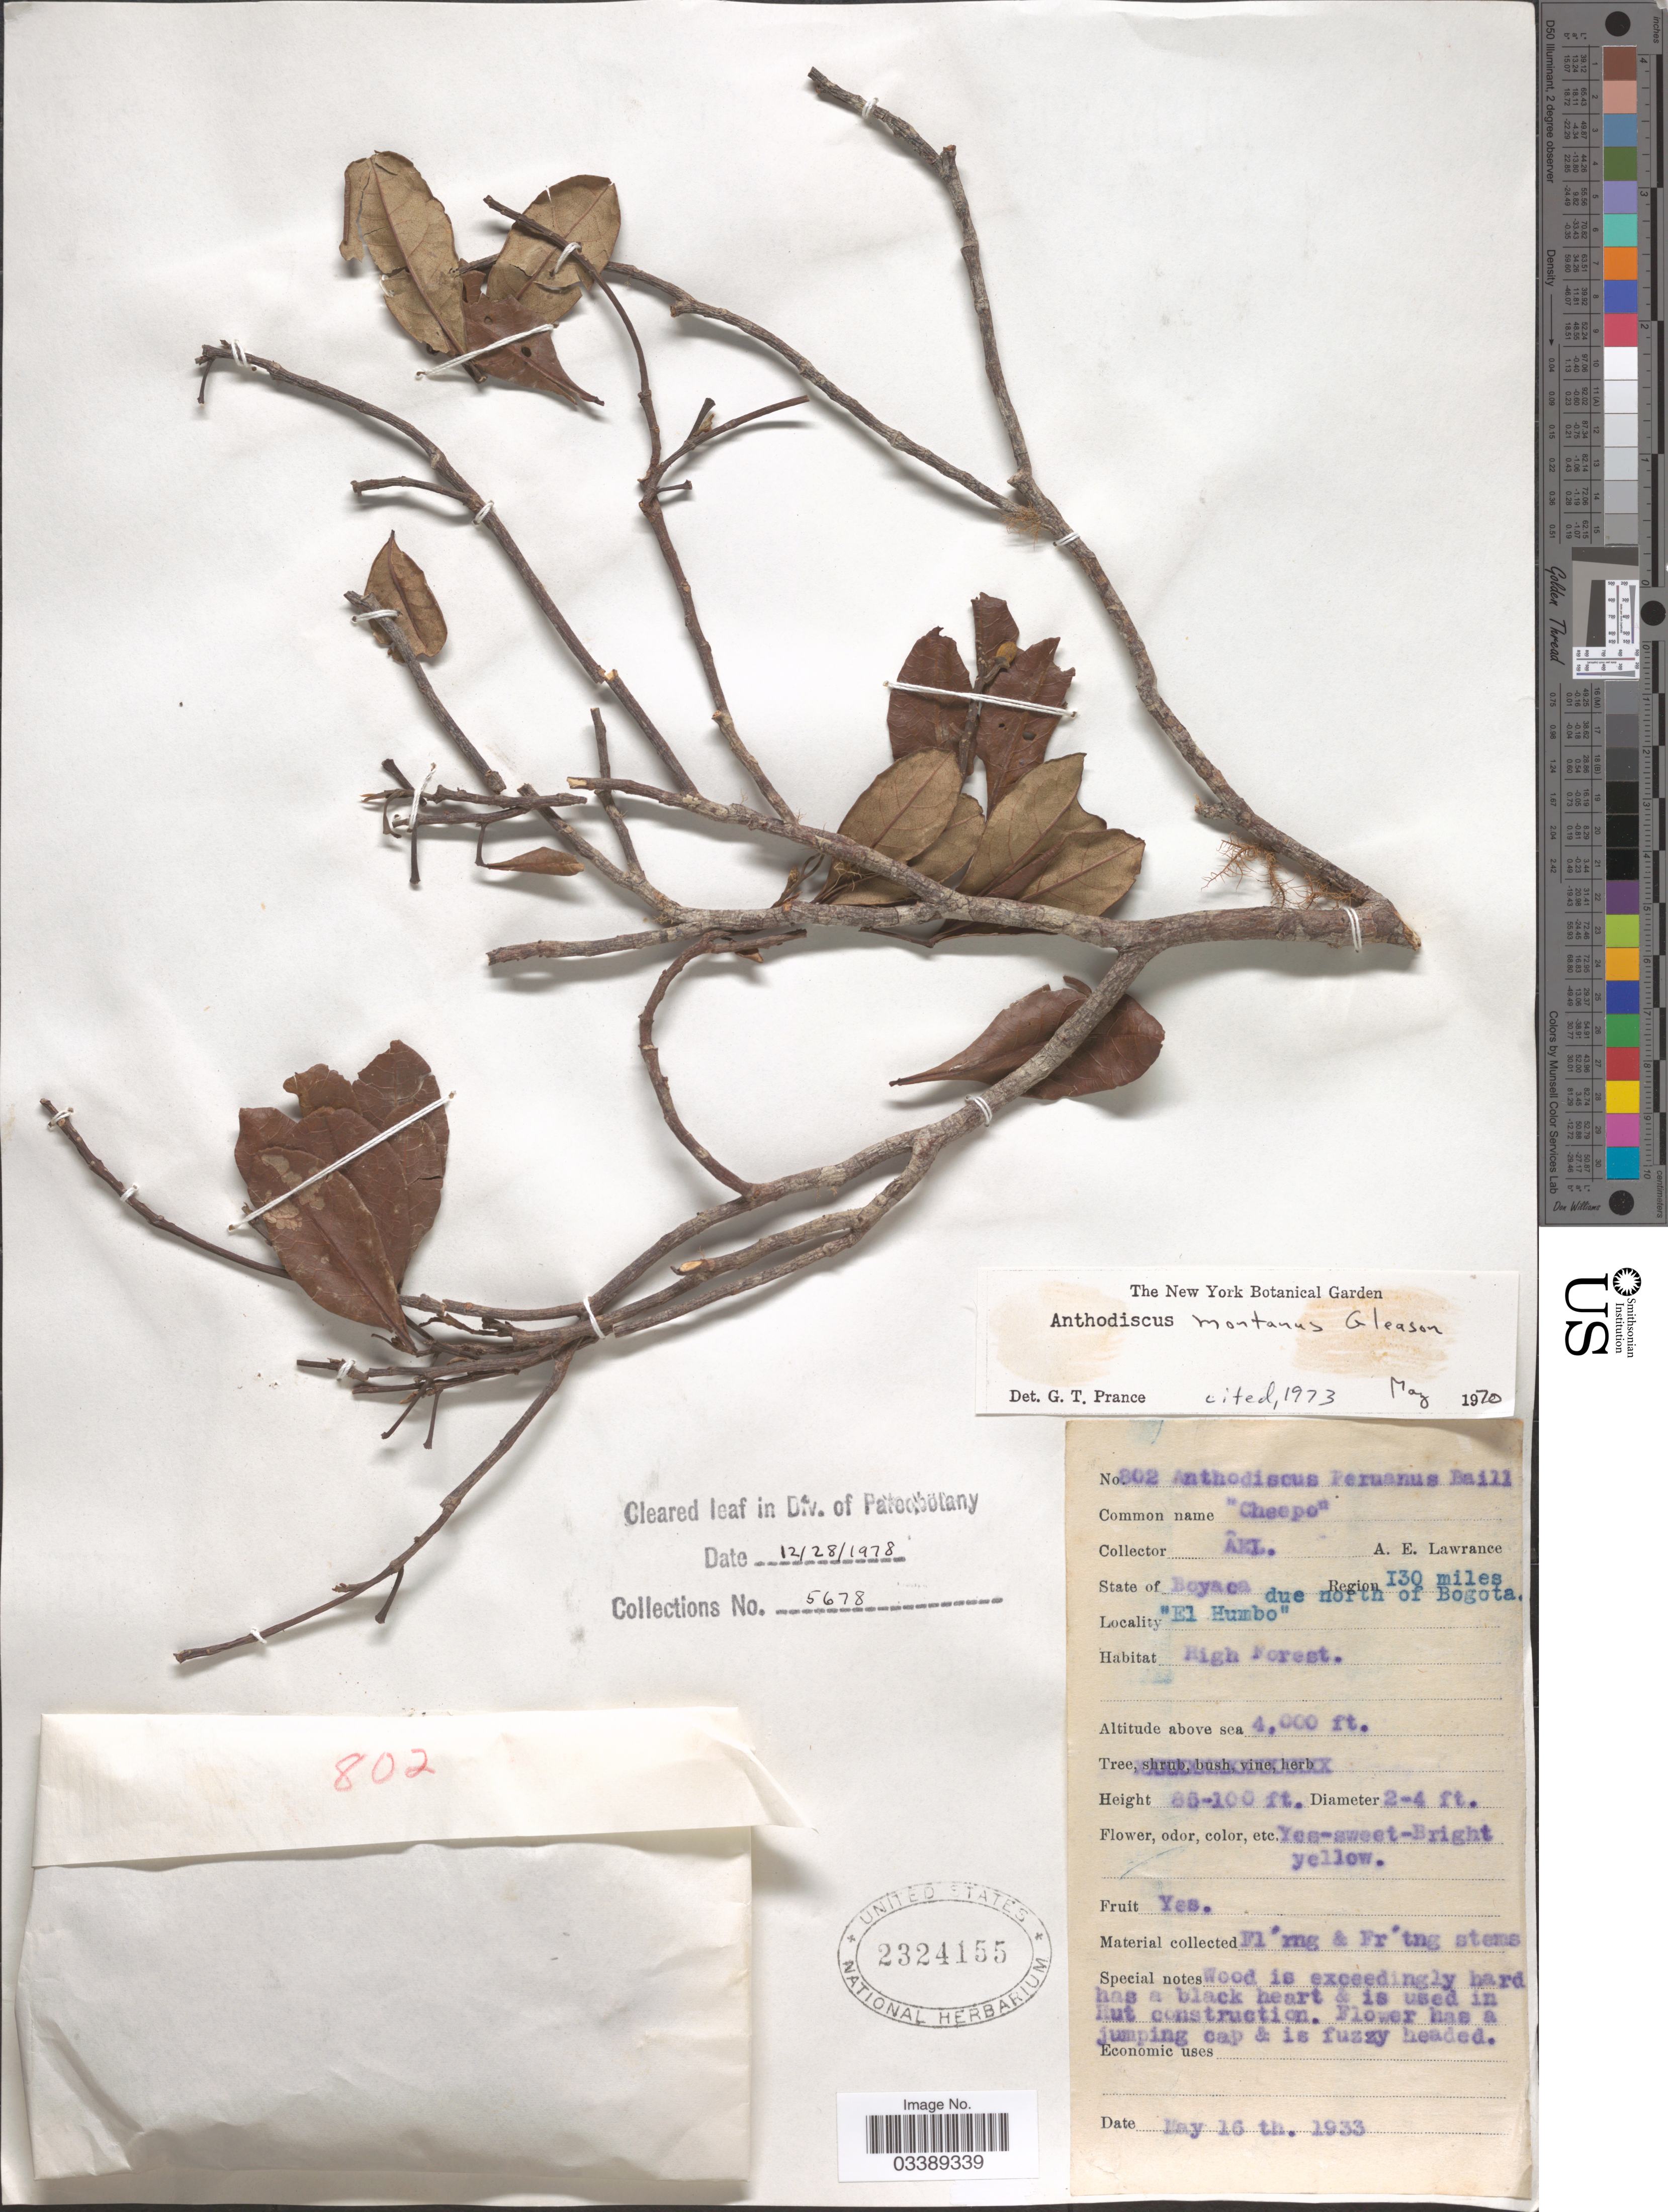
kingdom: Plantae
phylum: Tracheophyta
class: Magnoliopsida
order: Malpighiales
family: Caryocaraceae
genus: Anthodiscus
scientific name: Anthodiscus montanus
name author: Gleason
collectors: A. Lawrance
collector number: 802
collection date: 1933-05-16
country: Colombia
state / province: Boyacá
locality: Region 130 miles due north of Bogota. "El Humbo".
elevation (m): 1219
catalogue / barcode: US 2324155